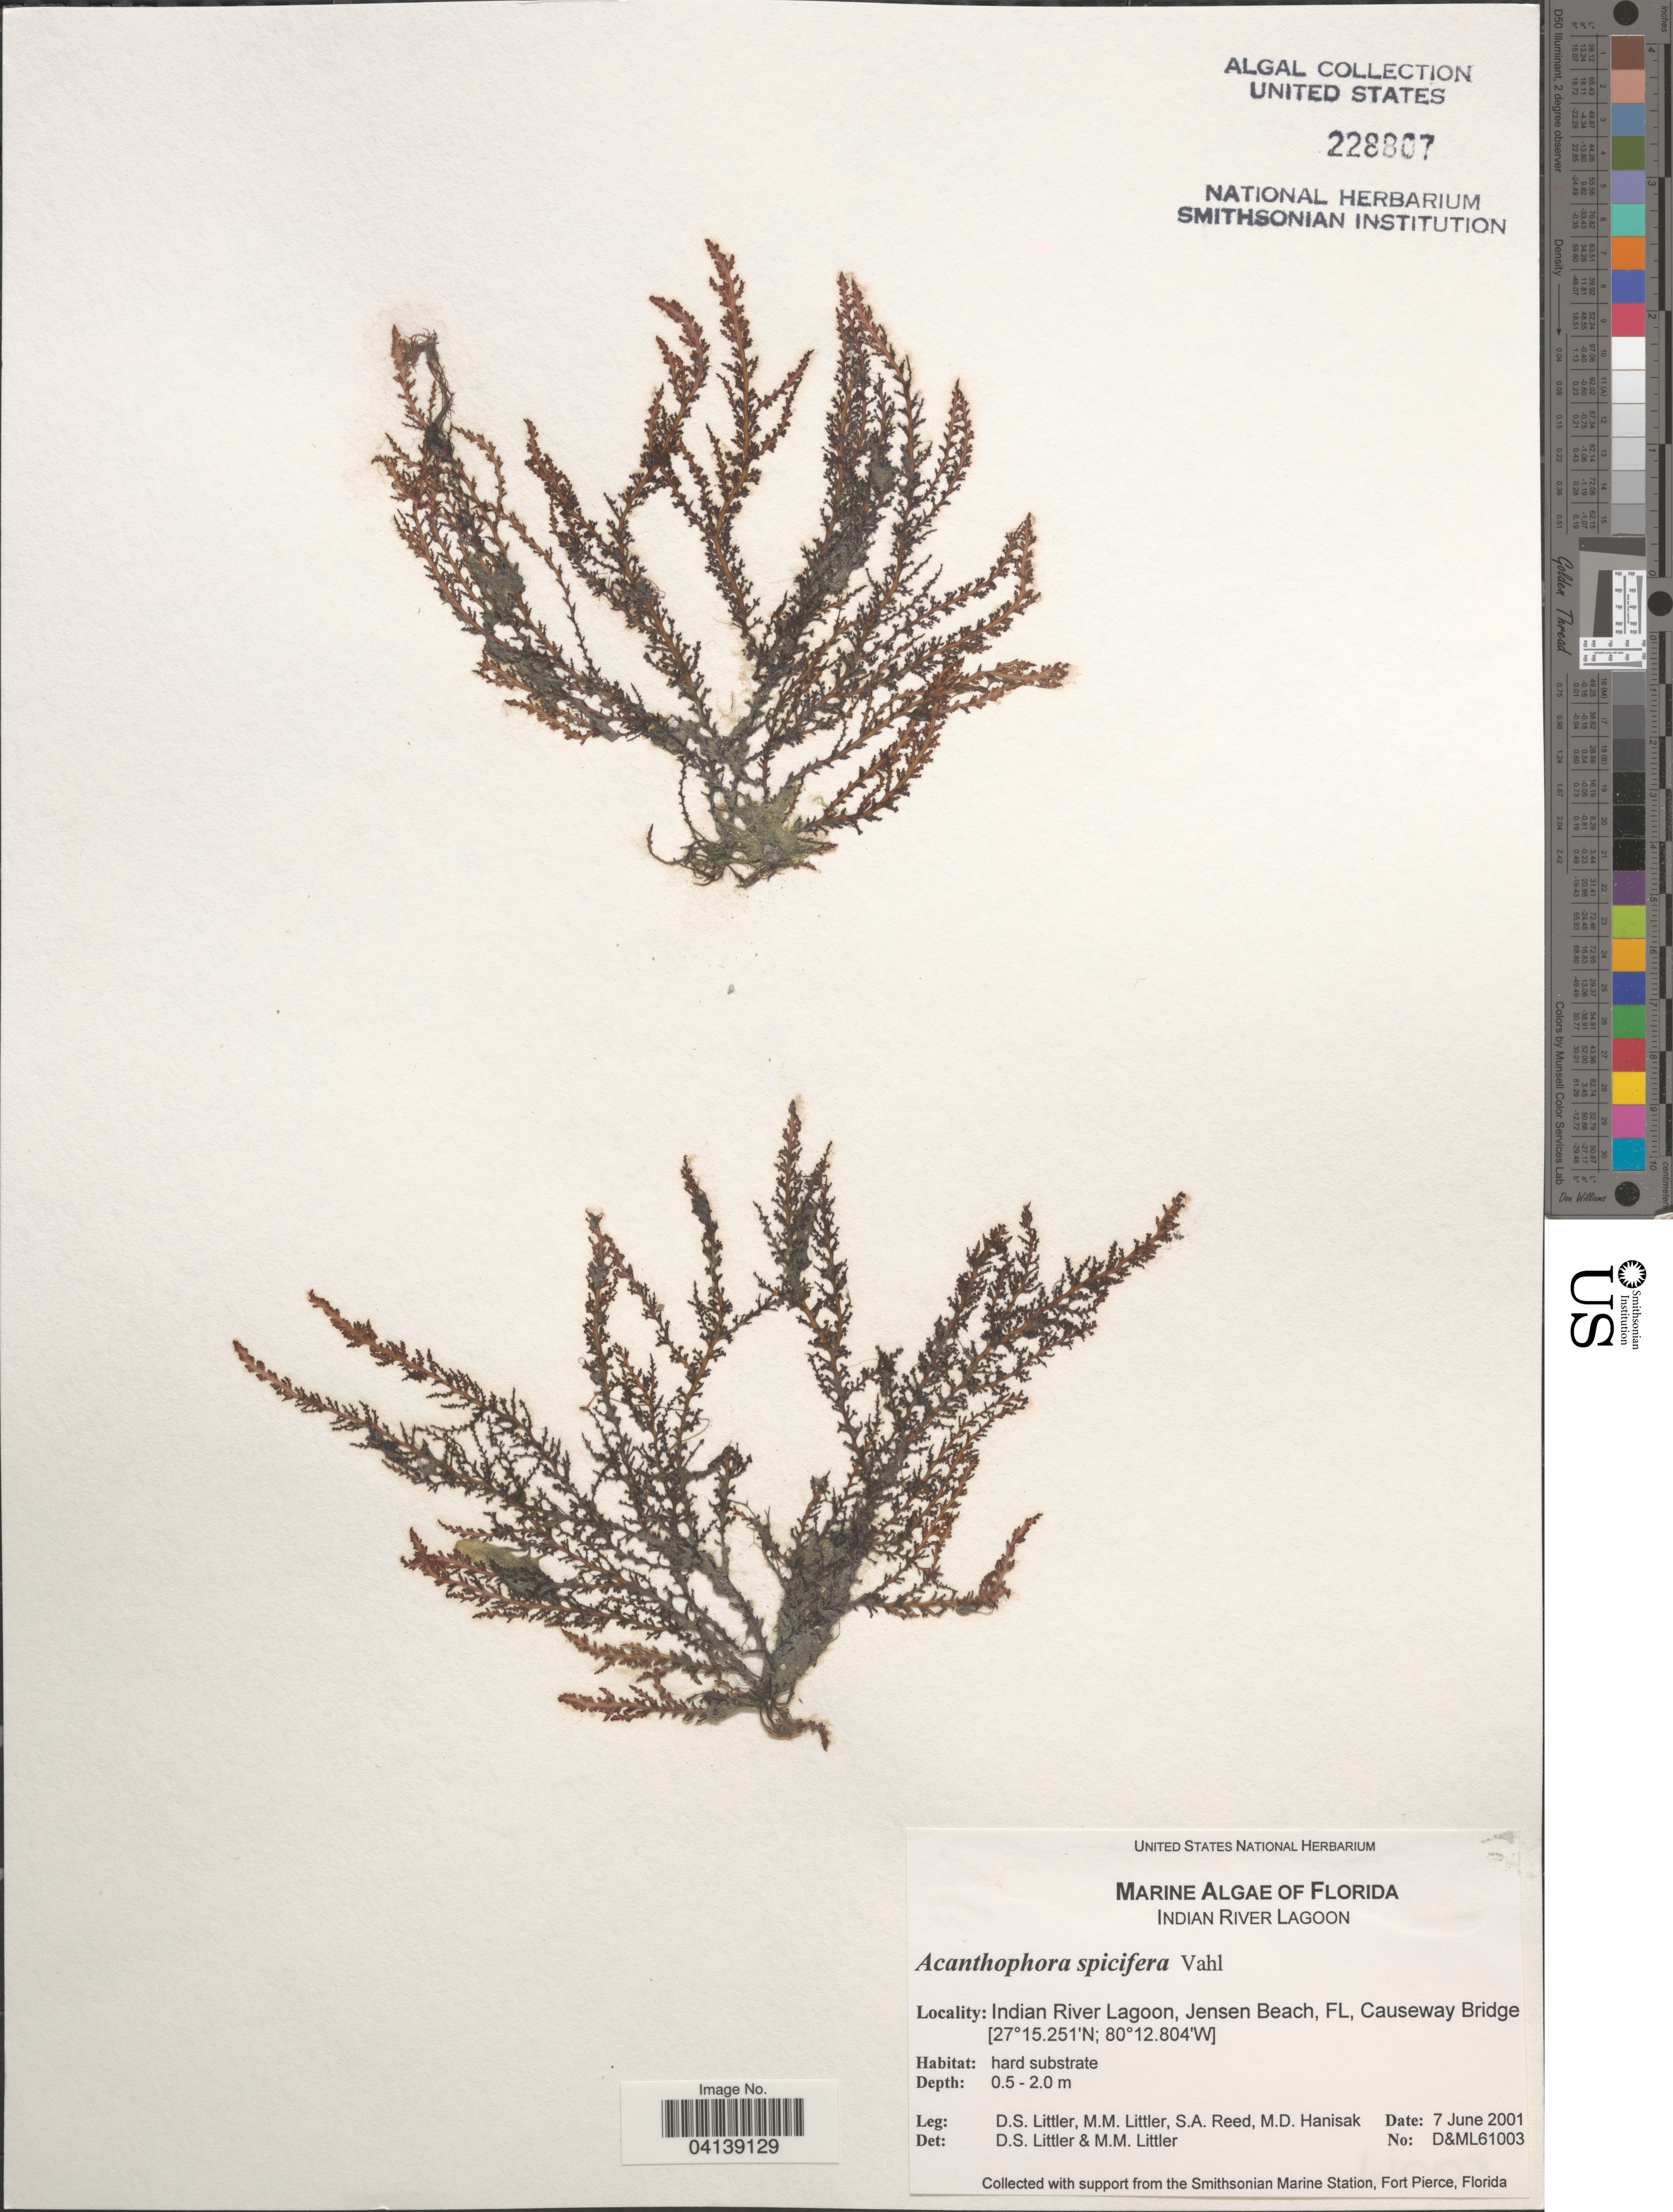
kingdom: Plantae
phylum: Rhodophyta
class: Florideophyceae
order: Ceramiales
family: Rhodomelaceae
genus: Acanthophora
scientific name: Acanthophora spicifera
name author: (Vahl) Børgesen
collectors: D. S. Littler, S. Reed & M. Hanisak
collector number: D&ML61003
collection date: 2001-06-07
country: United States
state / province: Florida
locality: Indian River Lagoon, Jensen Beach, Causeway Bridge.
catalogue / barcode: US 228807